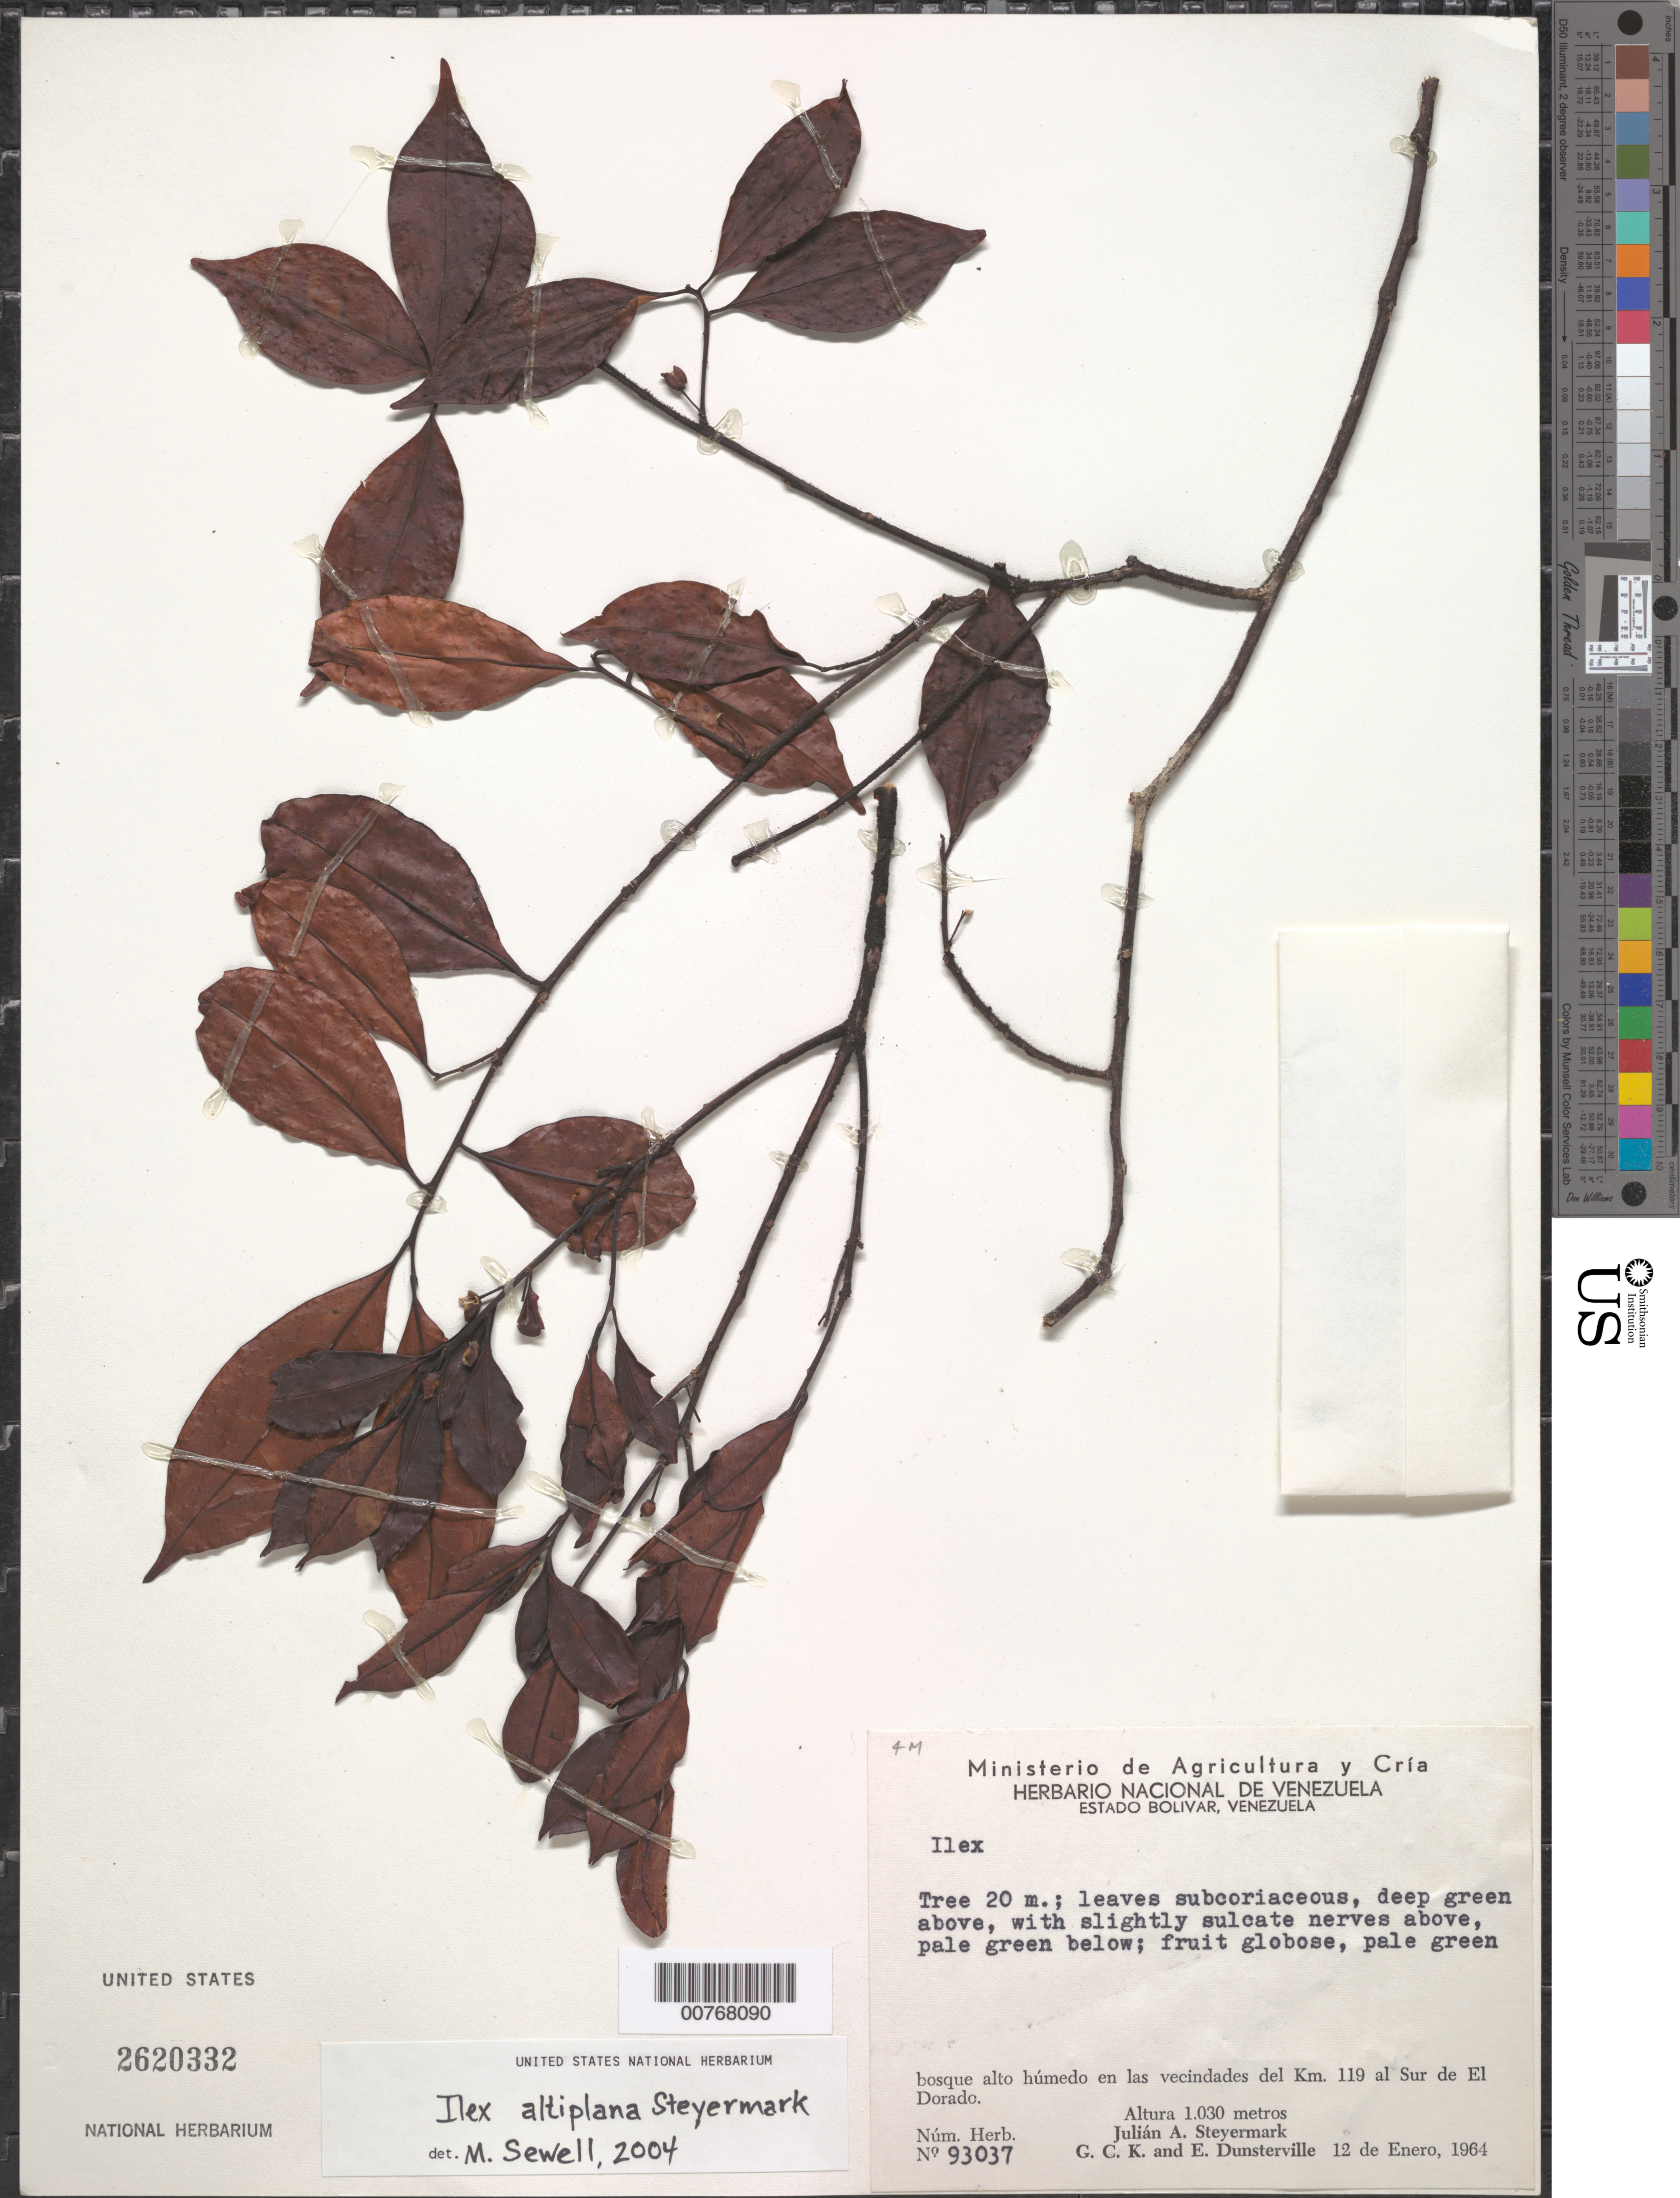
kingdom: Plantae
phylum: Tracheophyta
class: Magnoliopsida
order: Aquifoliales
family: Aquifoliaceae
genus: Ilex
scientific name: Ilex altiplana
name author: Steyerm.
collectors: J. Steyermark, G. C. K. Dunsterville & E. Dunsterville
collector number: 93037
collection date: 1964-01-12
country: Venezuela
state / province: Bolivar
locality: Bosque alto húmedo en las vecindades del Km. 119 al Sur de El Dorado.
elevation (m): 1030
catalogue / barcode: US 2620332